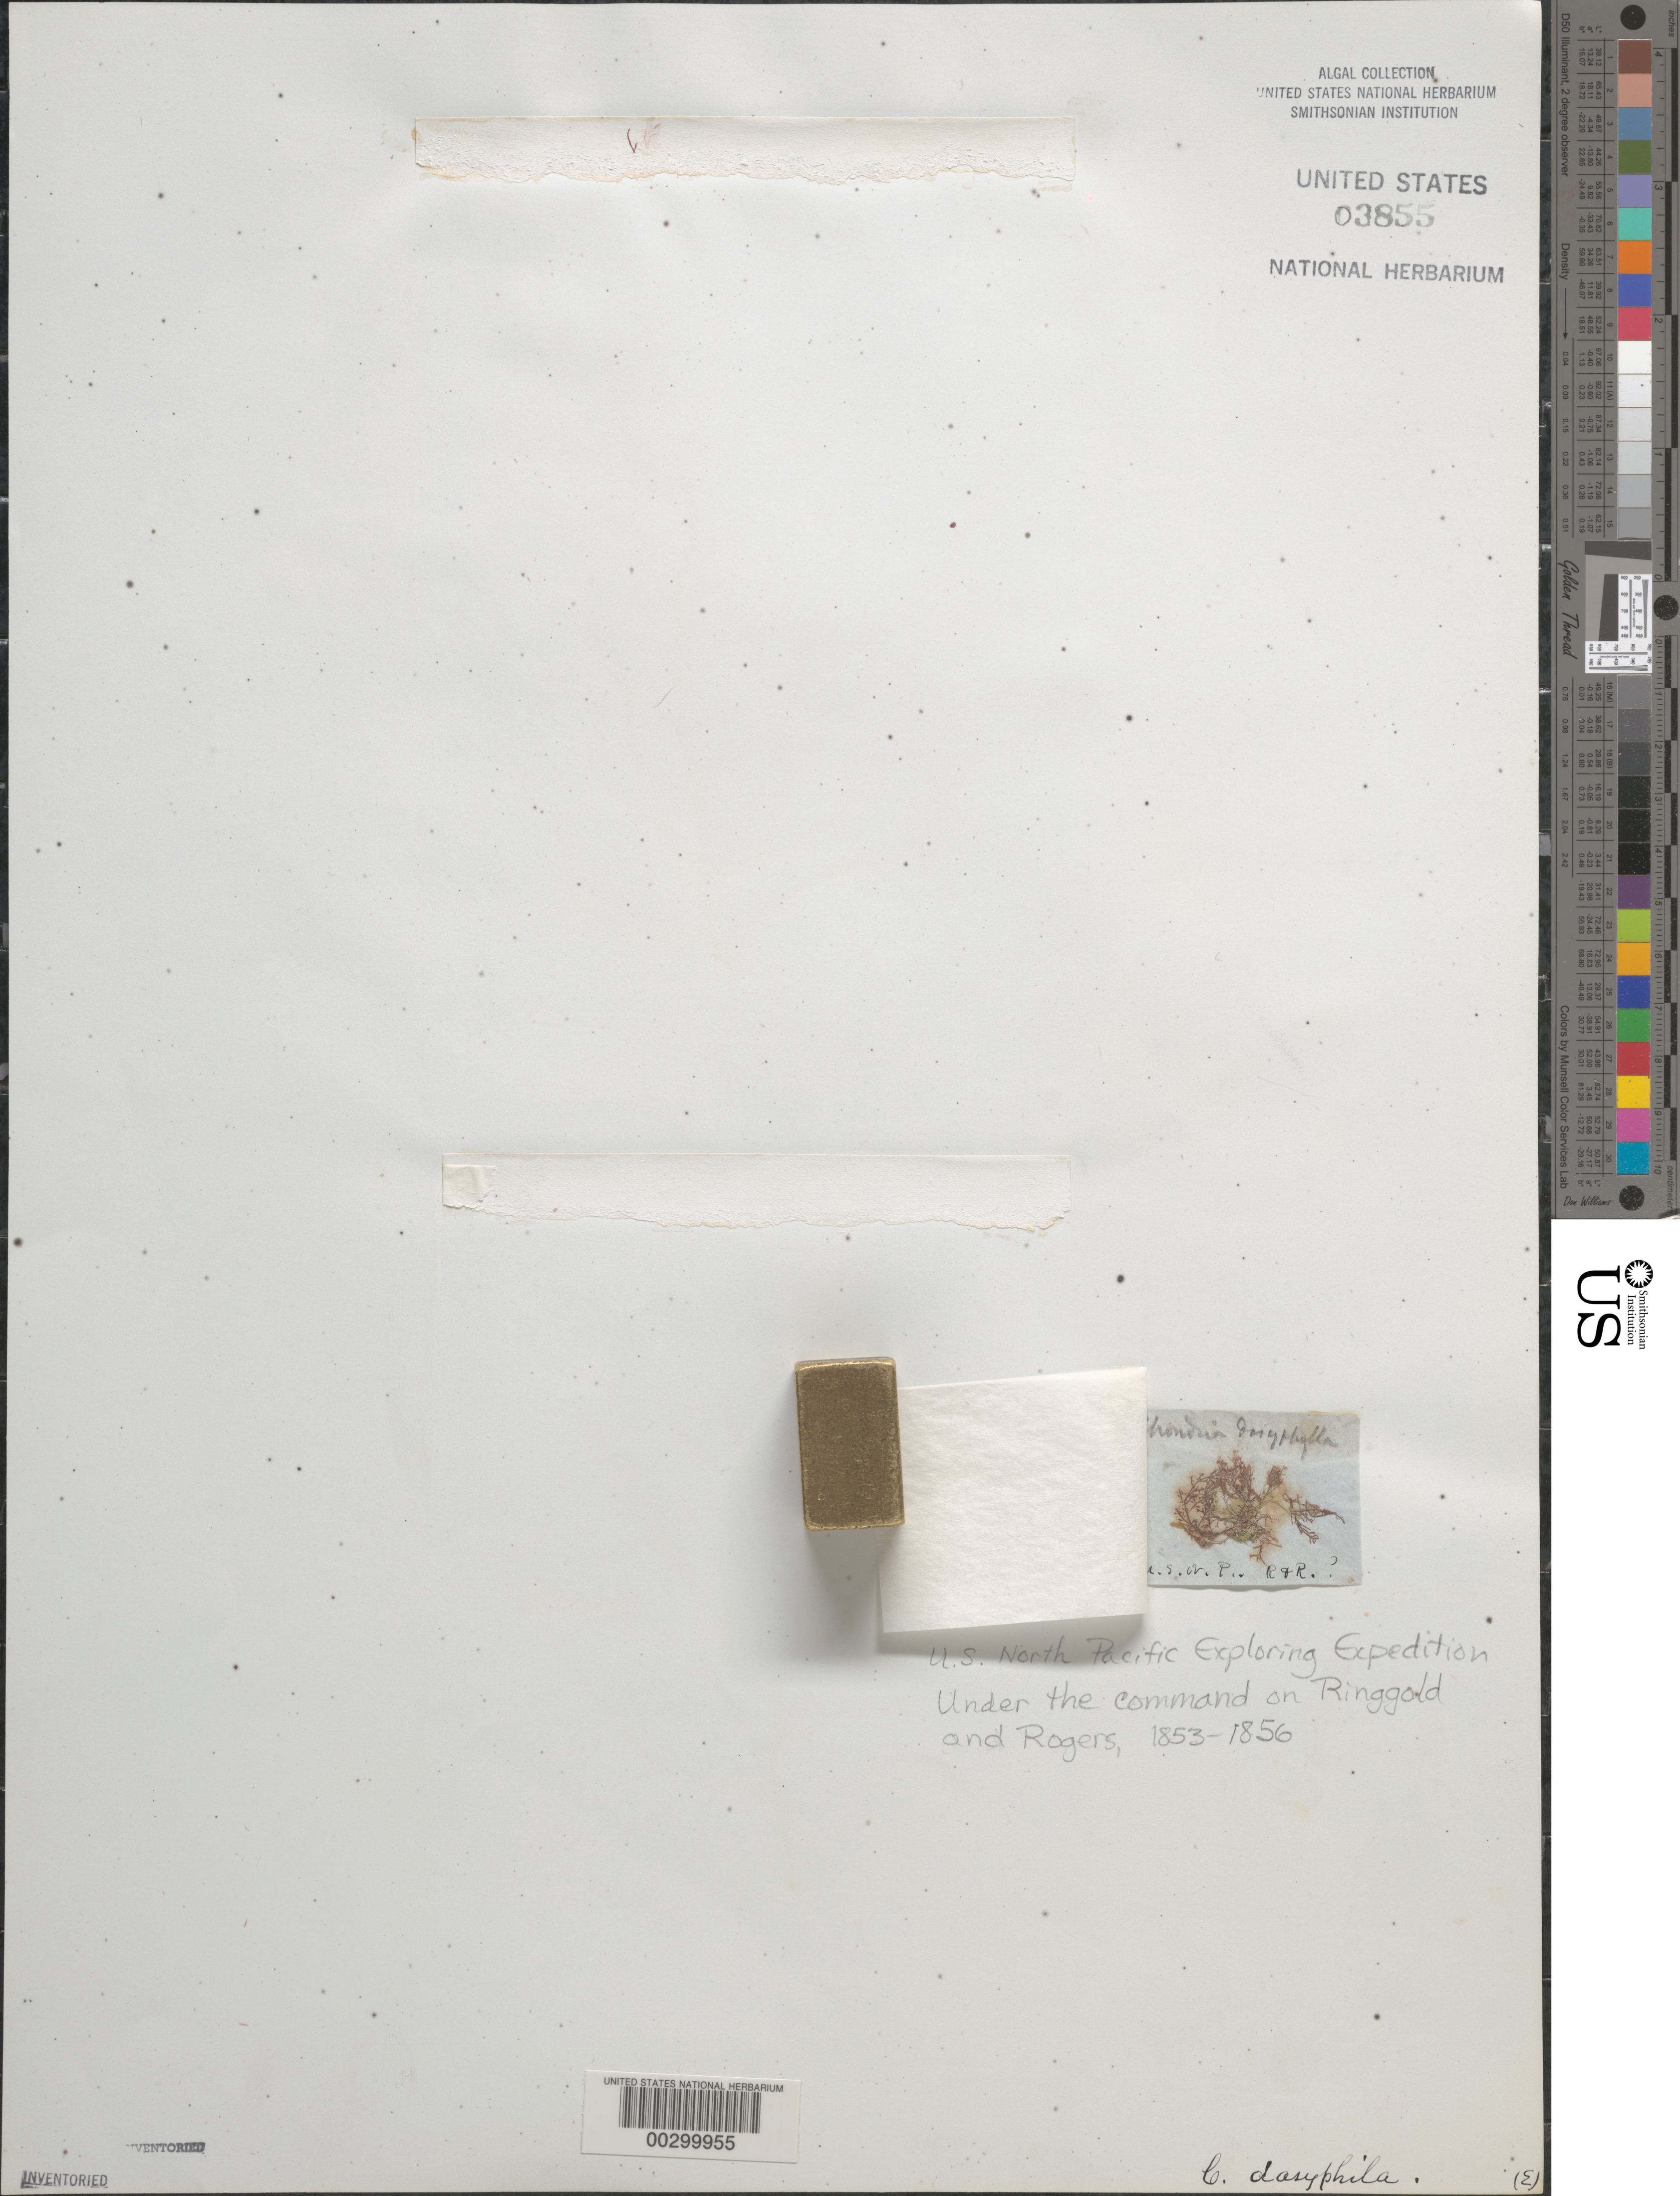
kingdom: Plantae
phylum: Rhodophyta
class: Florideophyceae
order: Ceramiales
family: Rhodomelaceae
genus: Chondria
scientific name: Chondria dasyphylla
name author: (Woodw.) C. Agardh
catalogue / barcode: US 3855